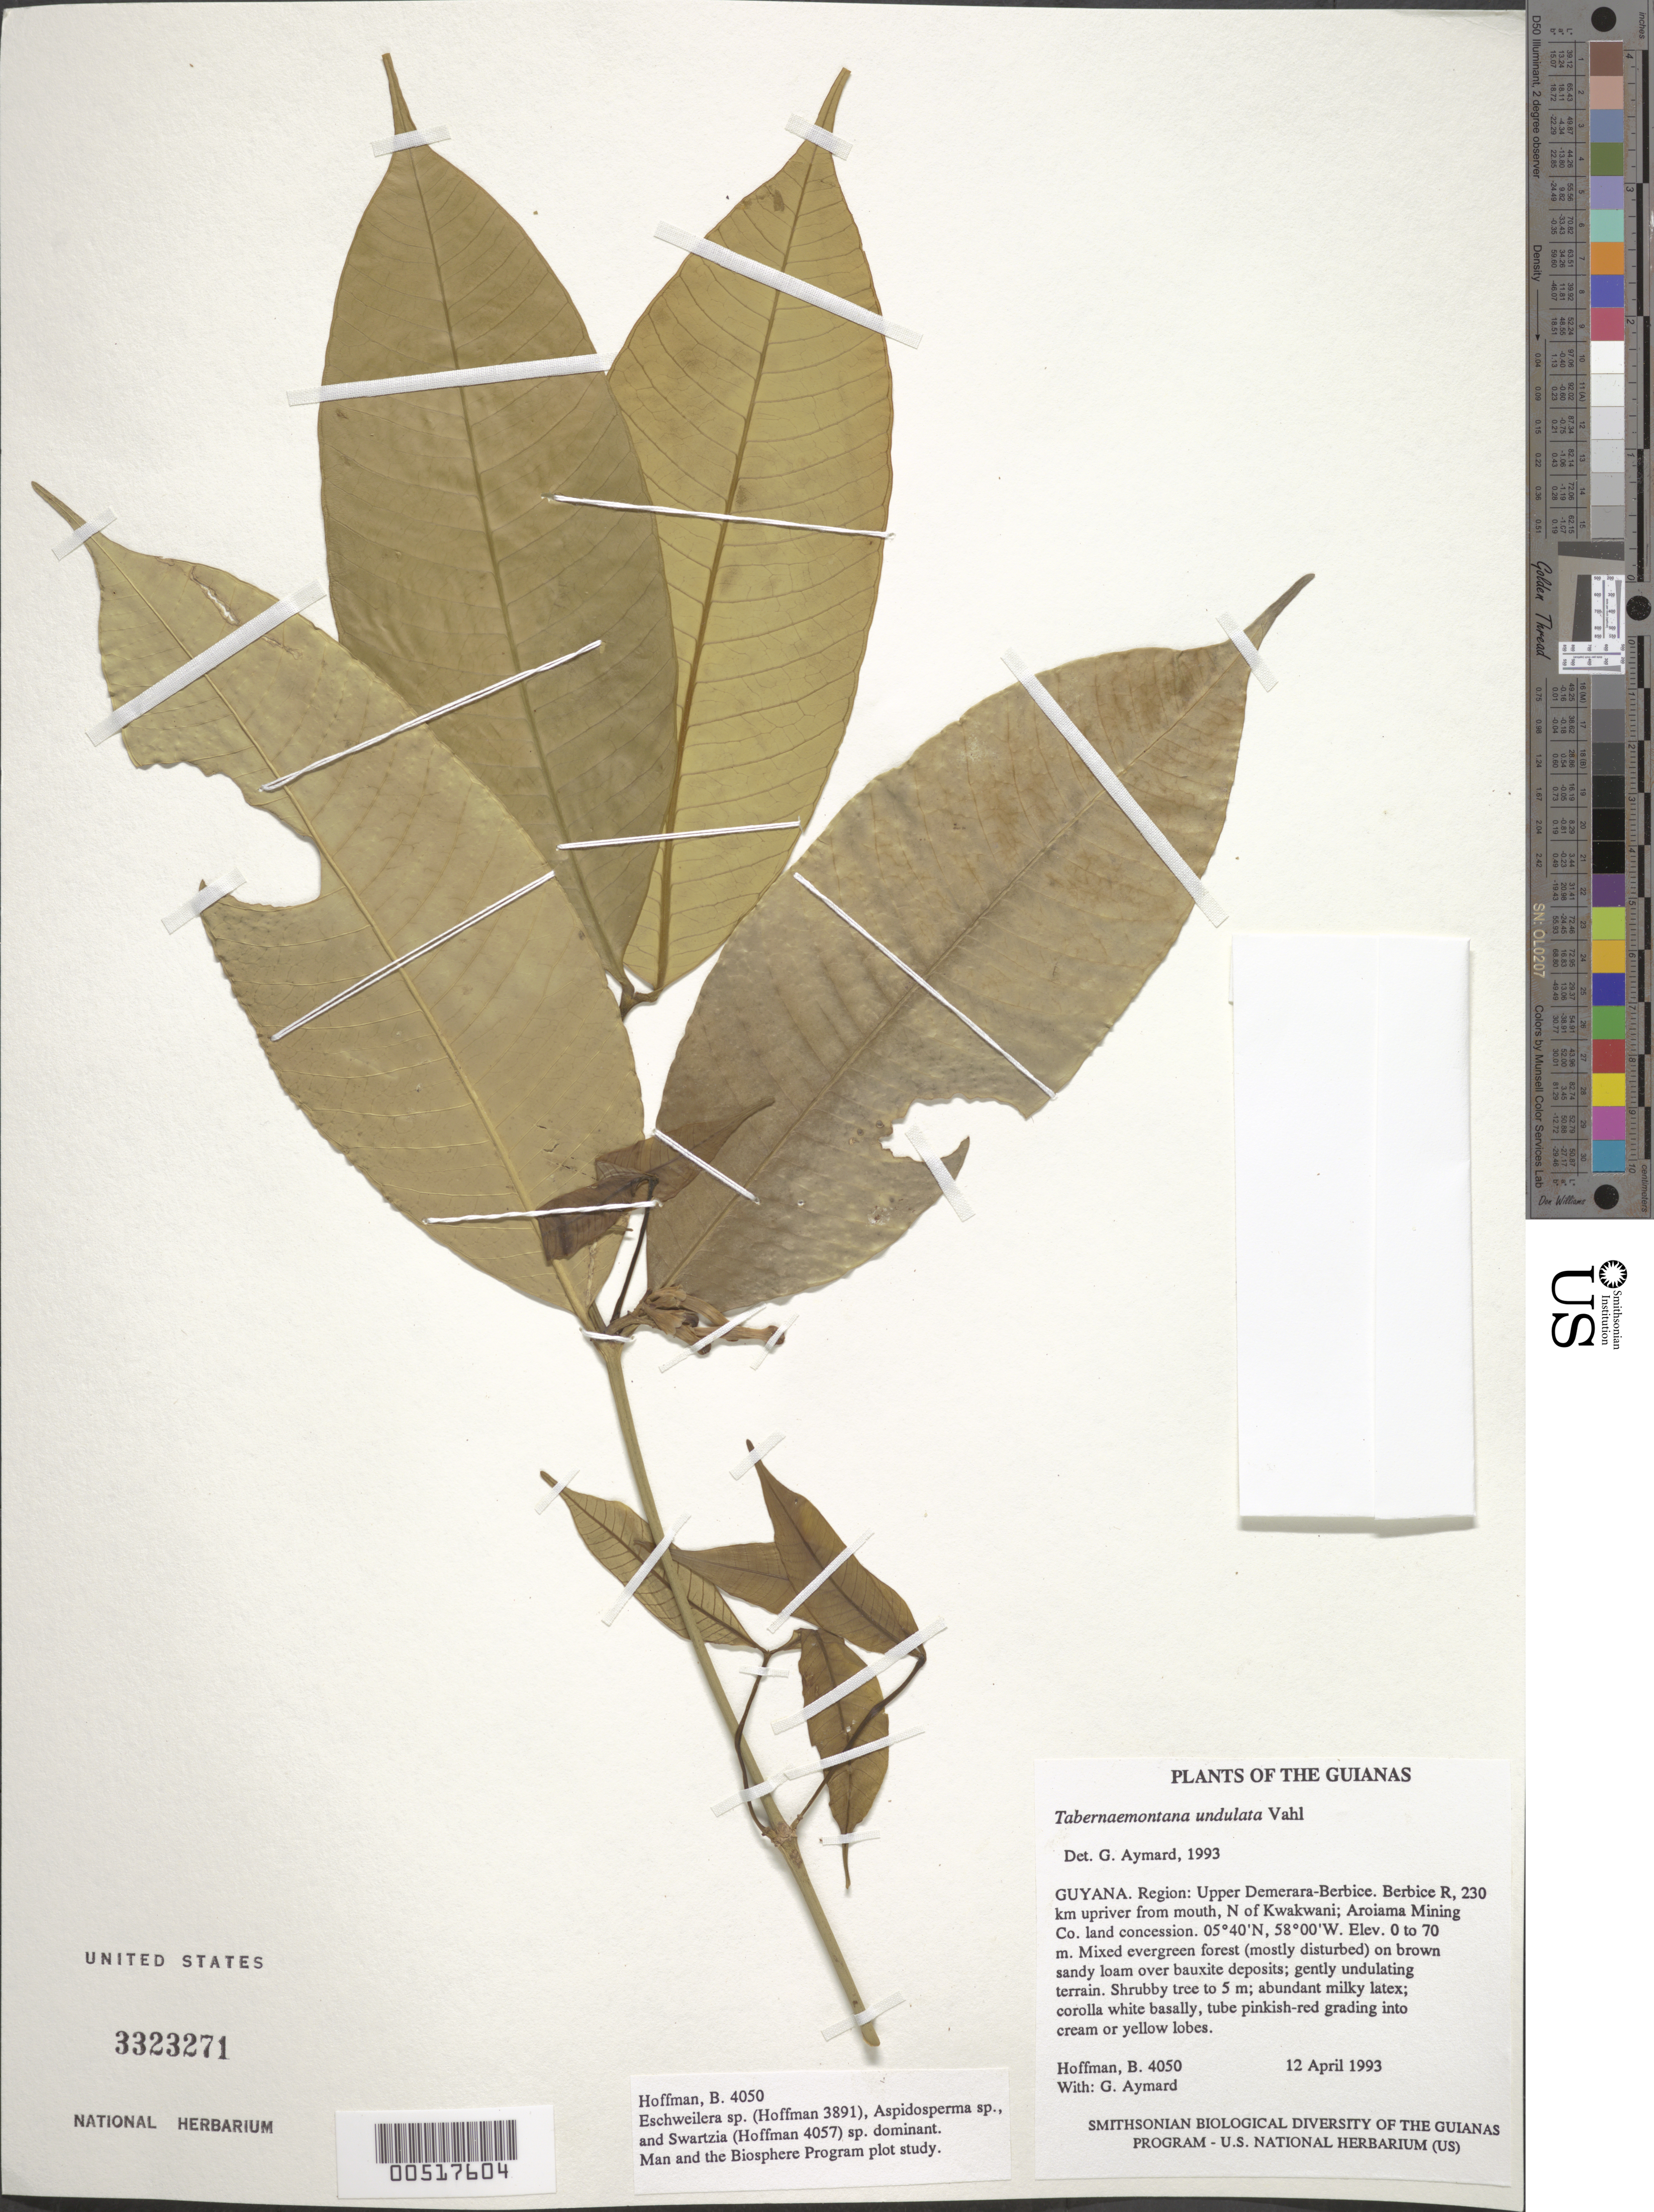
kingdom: Plantae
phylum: Tracheophyta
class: Magnoliopsida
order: Gentianales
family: Apocynaceae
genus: Tabernaemontana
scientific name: Tabernaemontana undulata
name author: Vahl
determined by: Aymard C., G. A., (PORT), Univ. Nac. Exp. de los Llanos Ezequiel Zamora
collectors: B. Hoffman & G. A. Aymard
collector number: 4050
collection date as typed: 12 April 1993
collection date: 1993-04-12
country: Guyana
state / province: U. Demerara-Berbice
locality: Berbice River, 230 km upriver from mouth, N of Kwakwani; Aroiama Mining Co. land concession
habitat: Mixed evergreen forest (mostly disturbed) on brown sandy loam over bauxite deposits; gently undulating terrain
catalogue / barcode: US 3323271